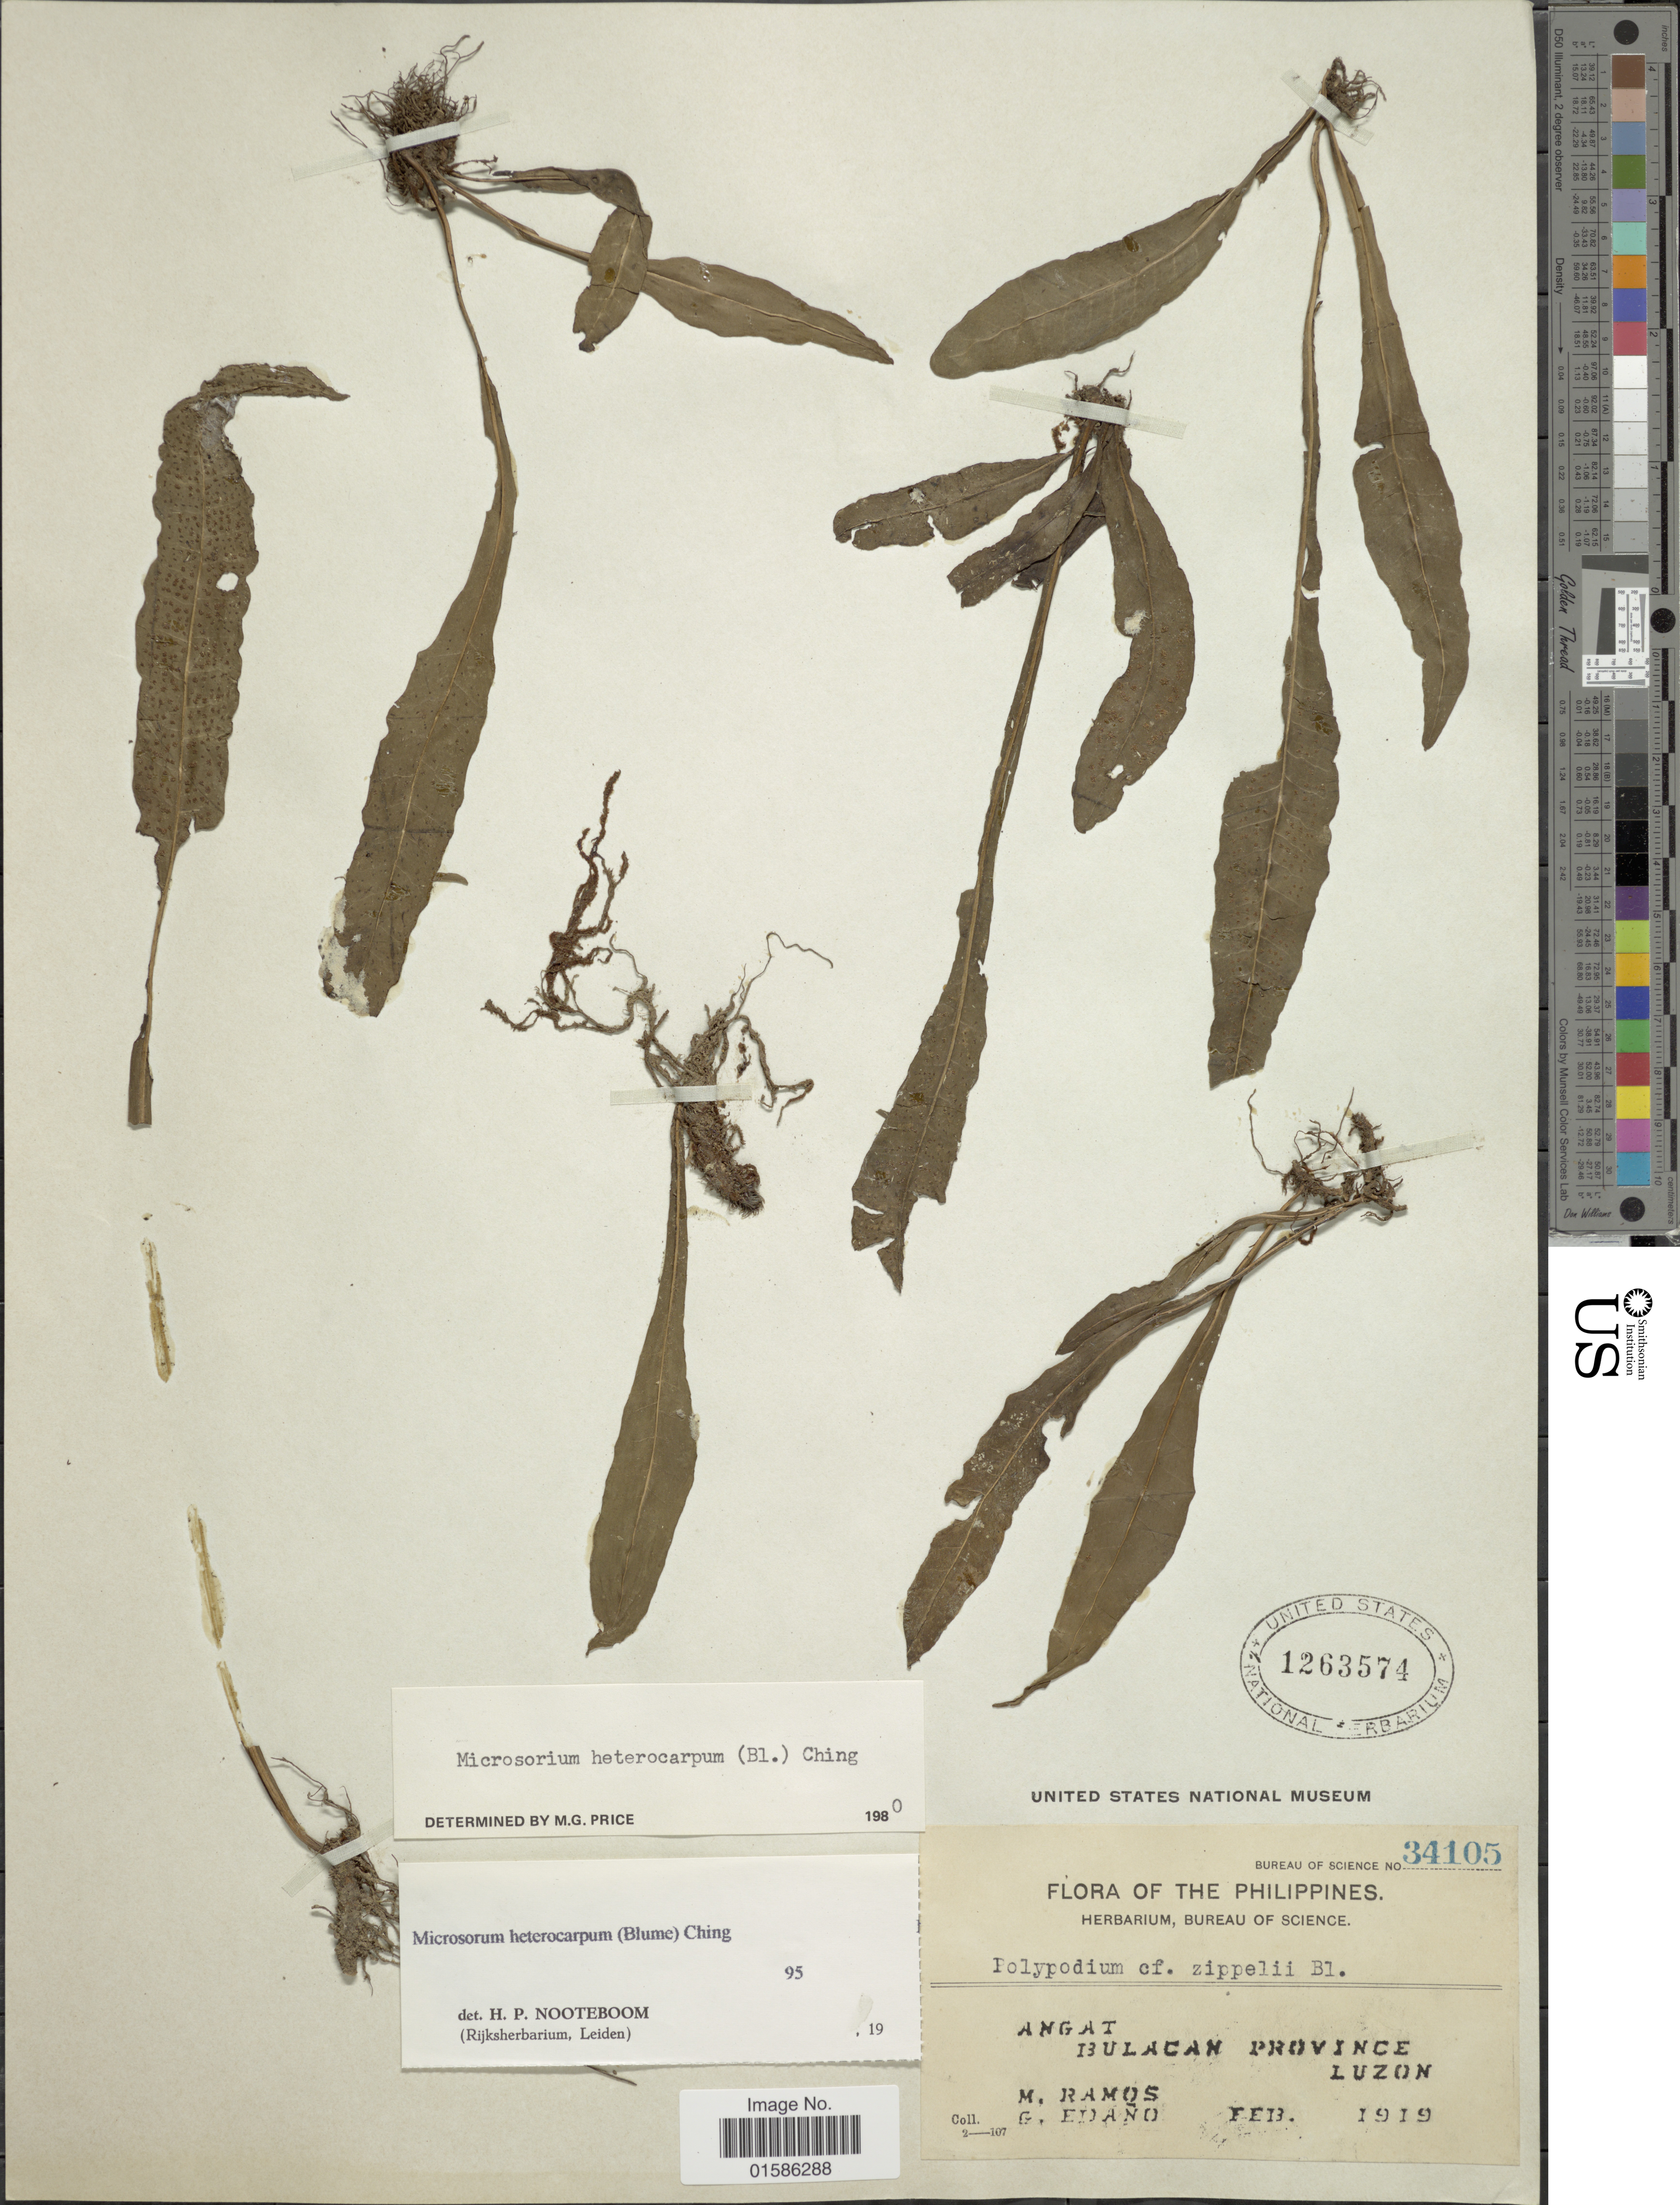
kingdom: Plantae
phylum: Tracheophyta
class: Polypodiopsida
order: Polypodiales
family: Polypodiaceae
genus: Microsorum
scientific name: Microsorum heterocarpum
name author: (Blume) Ching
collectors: M. Ramos & G. Edaño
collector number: Bureau of Science 34105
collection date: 1919-02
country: Philippines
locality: Angat, Bulacan Province, Luzon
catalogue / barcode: US 1263574